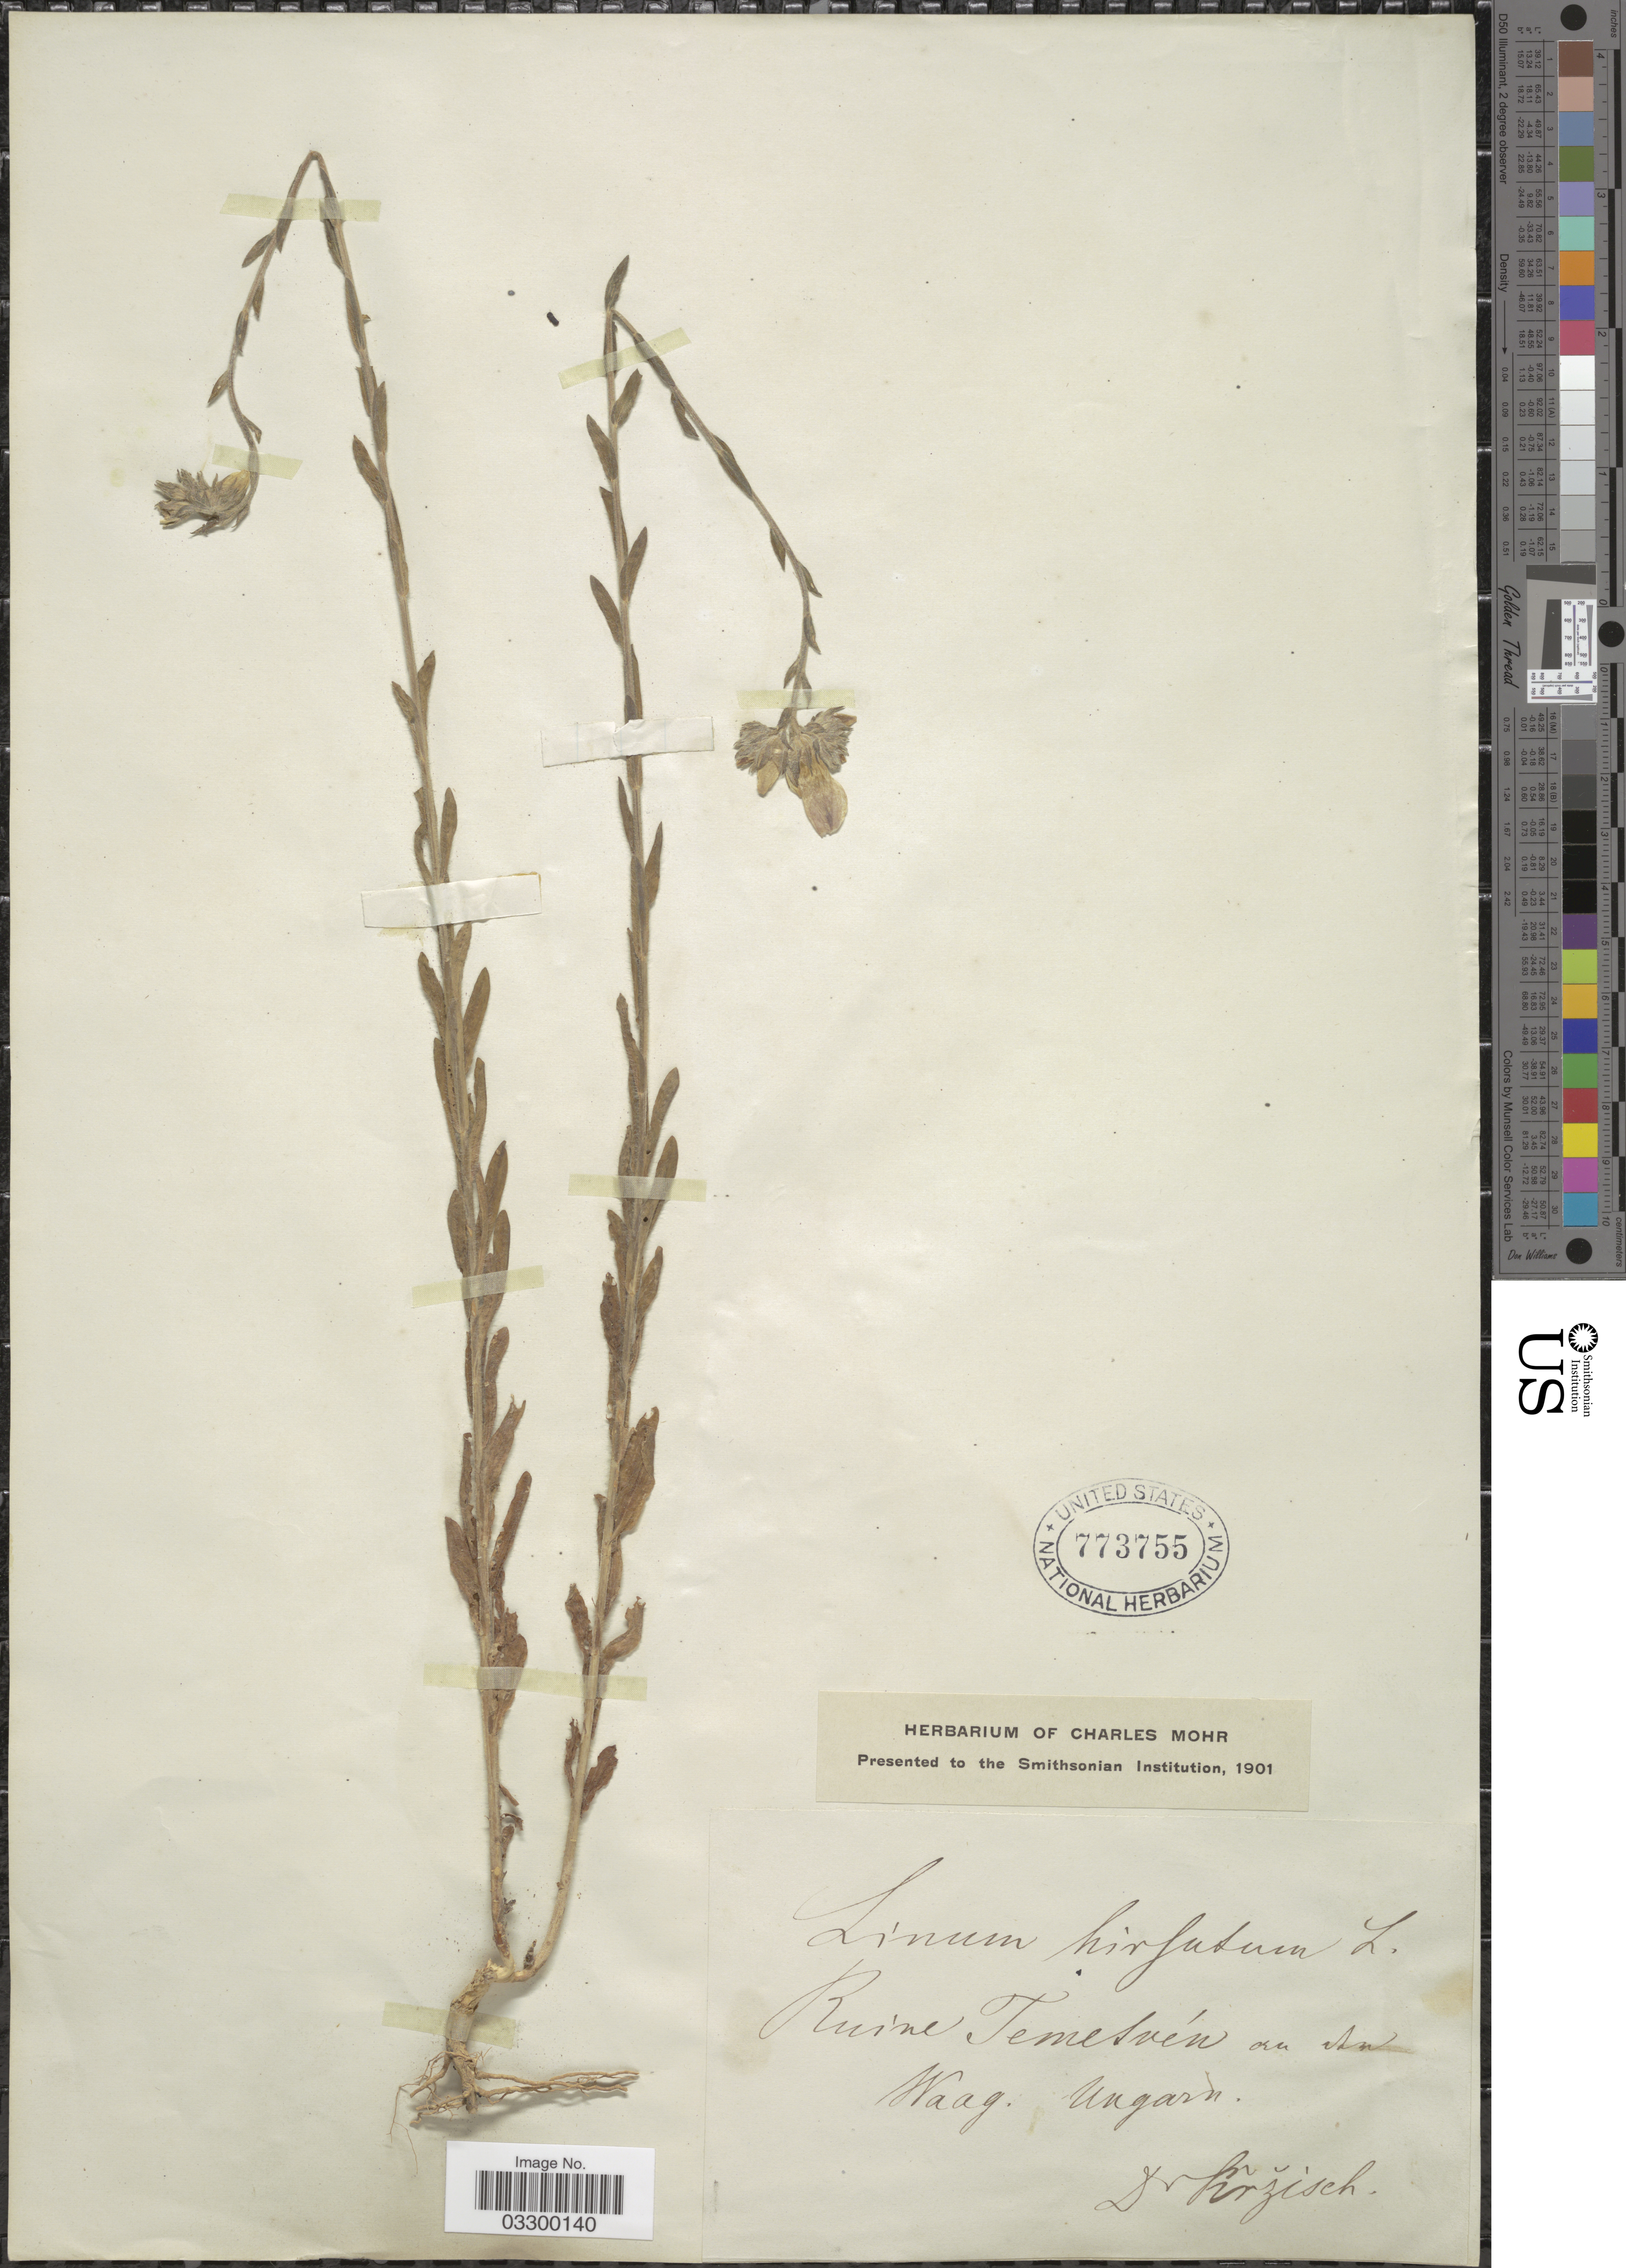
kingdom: Plantae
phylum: Tracheophyta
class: Magnoliopsida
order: Malpighiales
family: Linaceae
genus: Linum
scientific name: Linum hirsutum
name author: L.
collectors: Krzisch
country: Hungary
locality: Ruine Temesvén [interpreted] an An [interpreted] Waag. Ungarn.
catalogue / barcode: US 773755